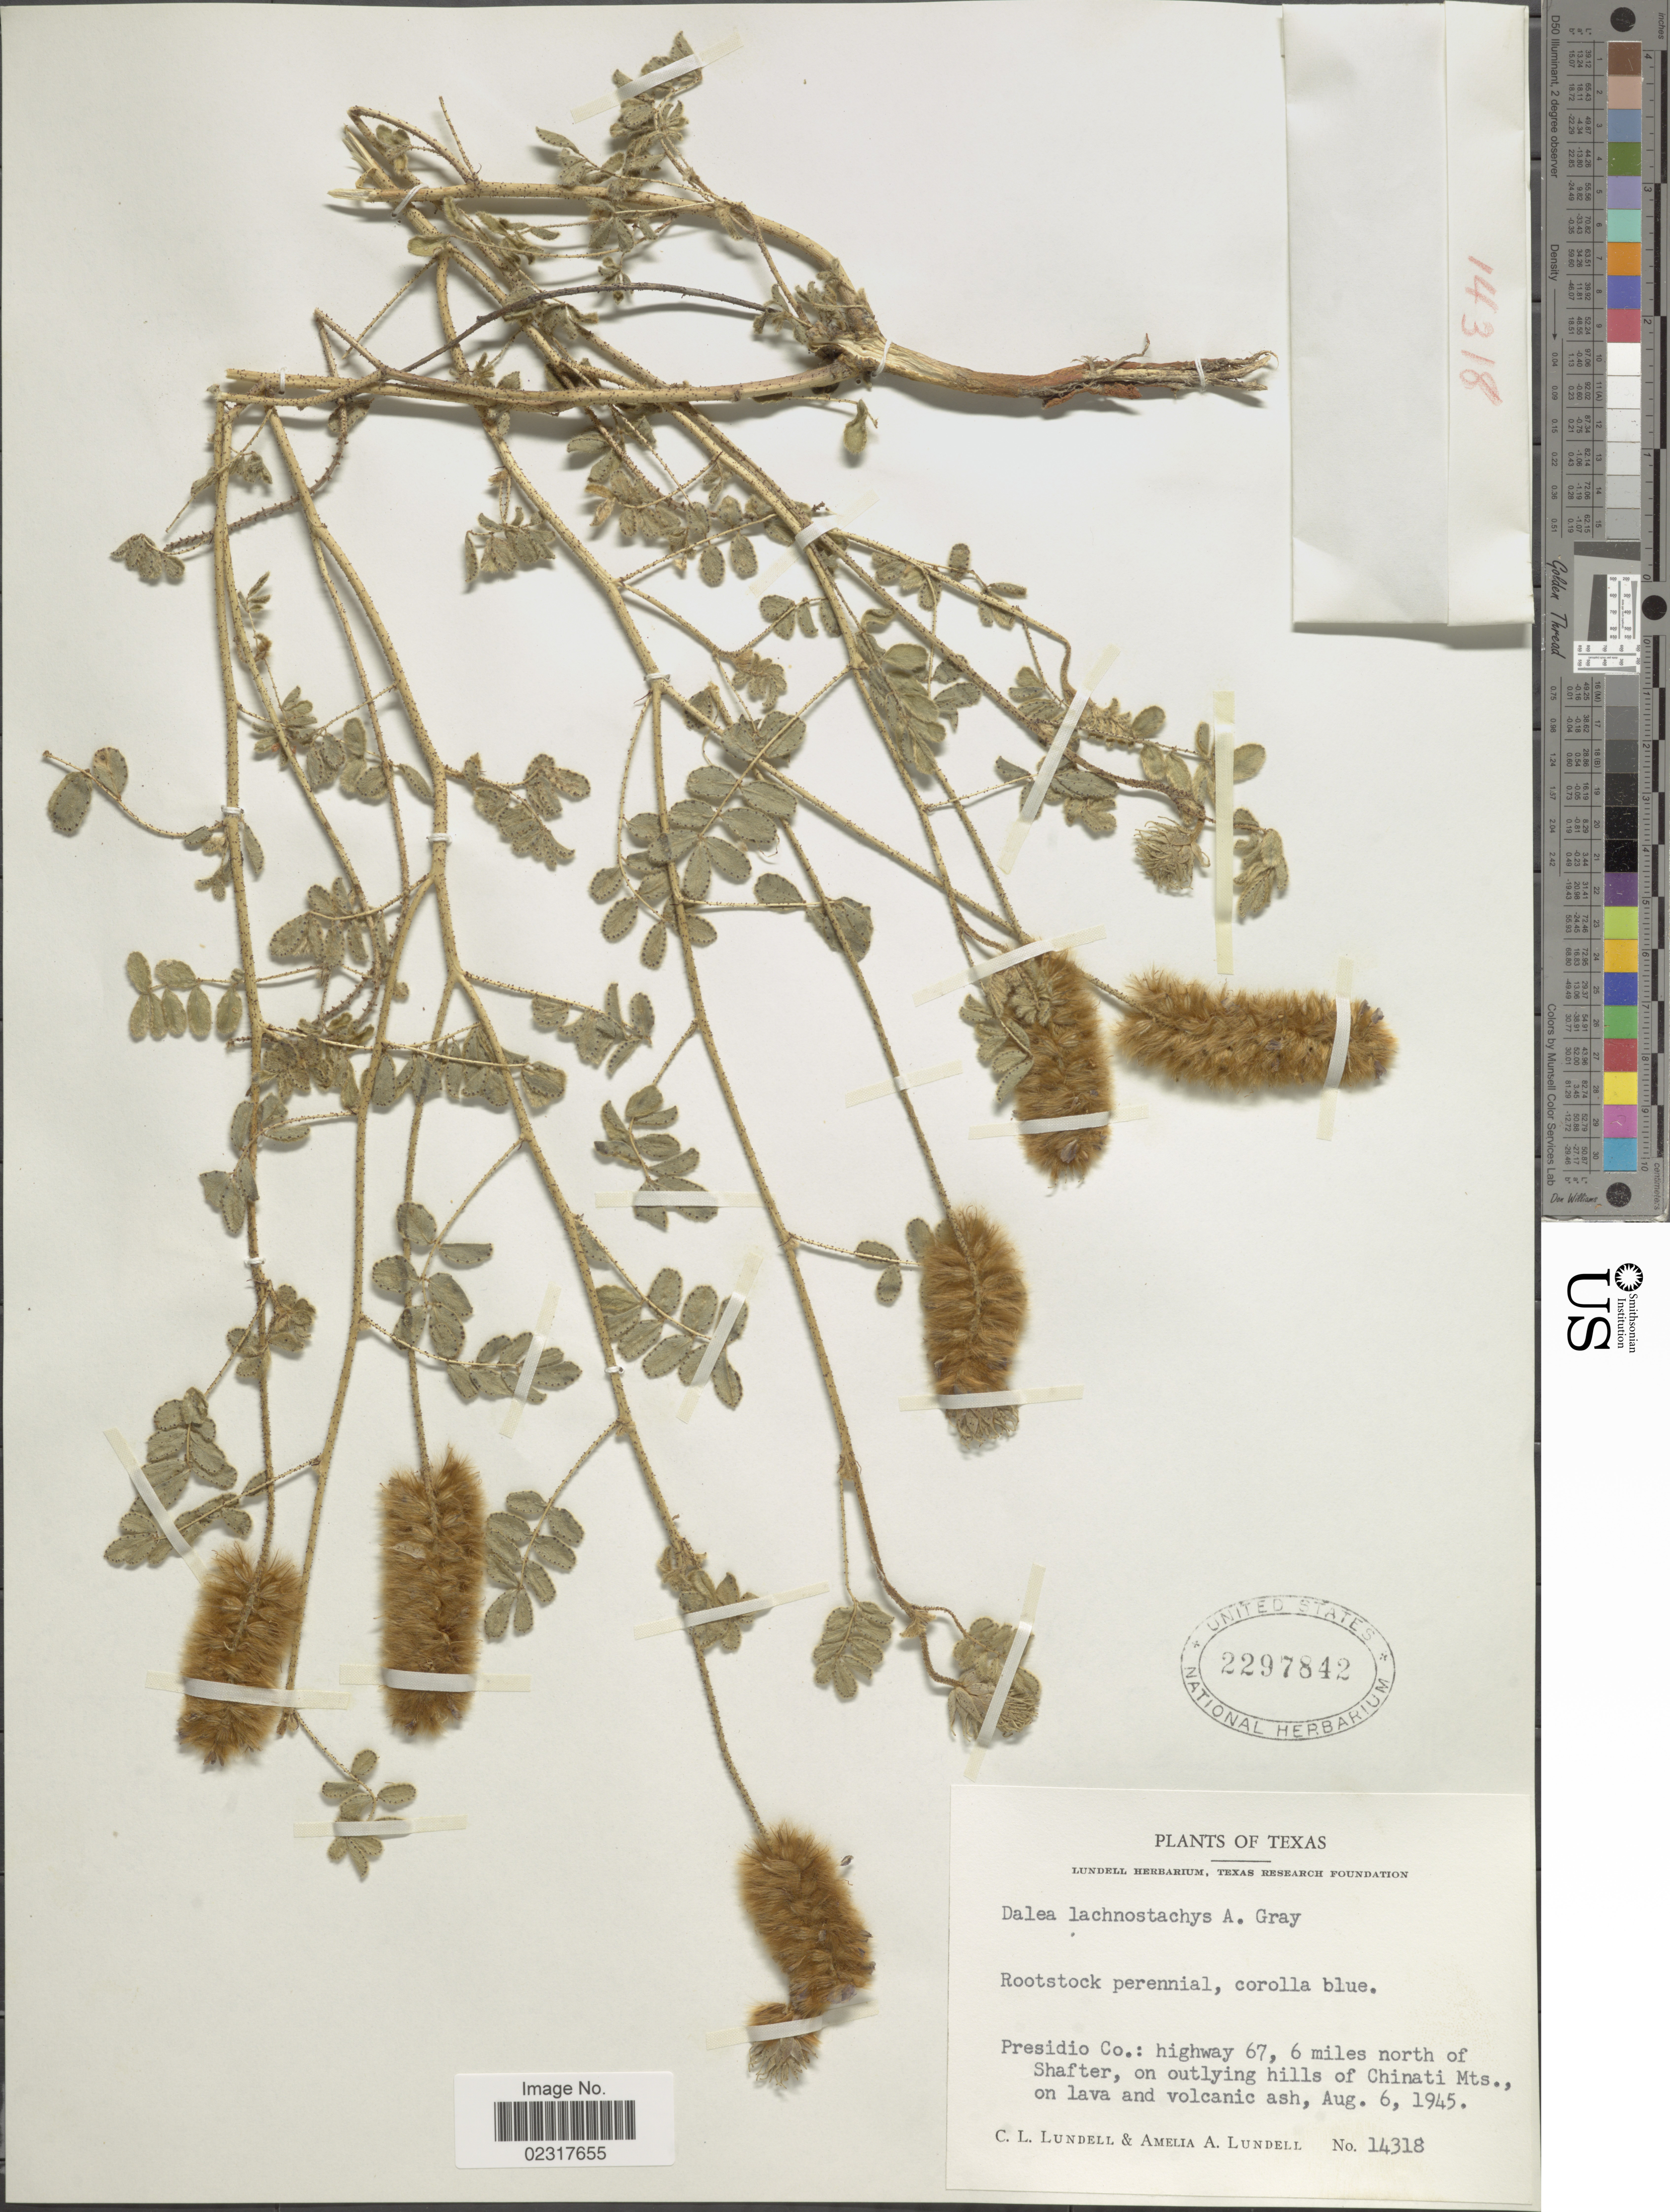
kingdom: Plantae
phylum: Tracheophyta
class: Magnoliopsida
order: Fabales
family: Fabaceae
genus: Dalea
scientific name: Dalea lachnostachys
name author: A. Gray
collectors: C. L. Lundell & A. A. Lundell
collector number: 14318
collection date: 1945-08-06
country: United States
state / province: Texas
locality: Presidio Co., highway 67, 6 miles north of Shafter, on outlying hills of Chinati Mts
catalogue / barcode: US 2297842